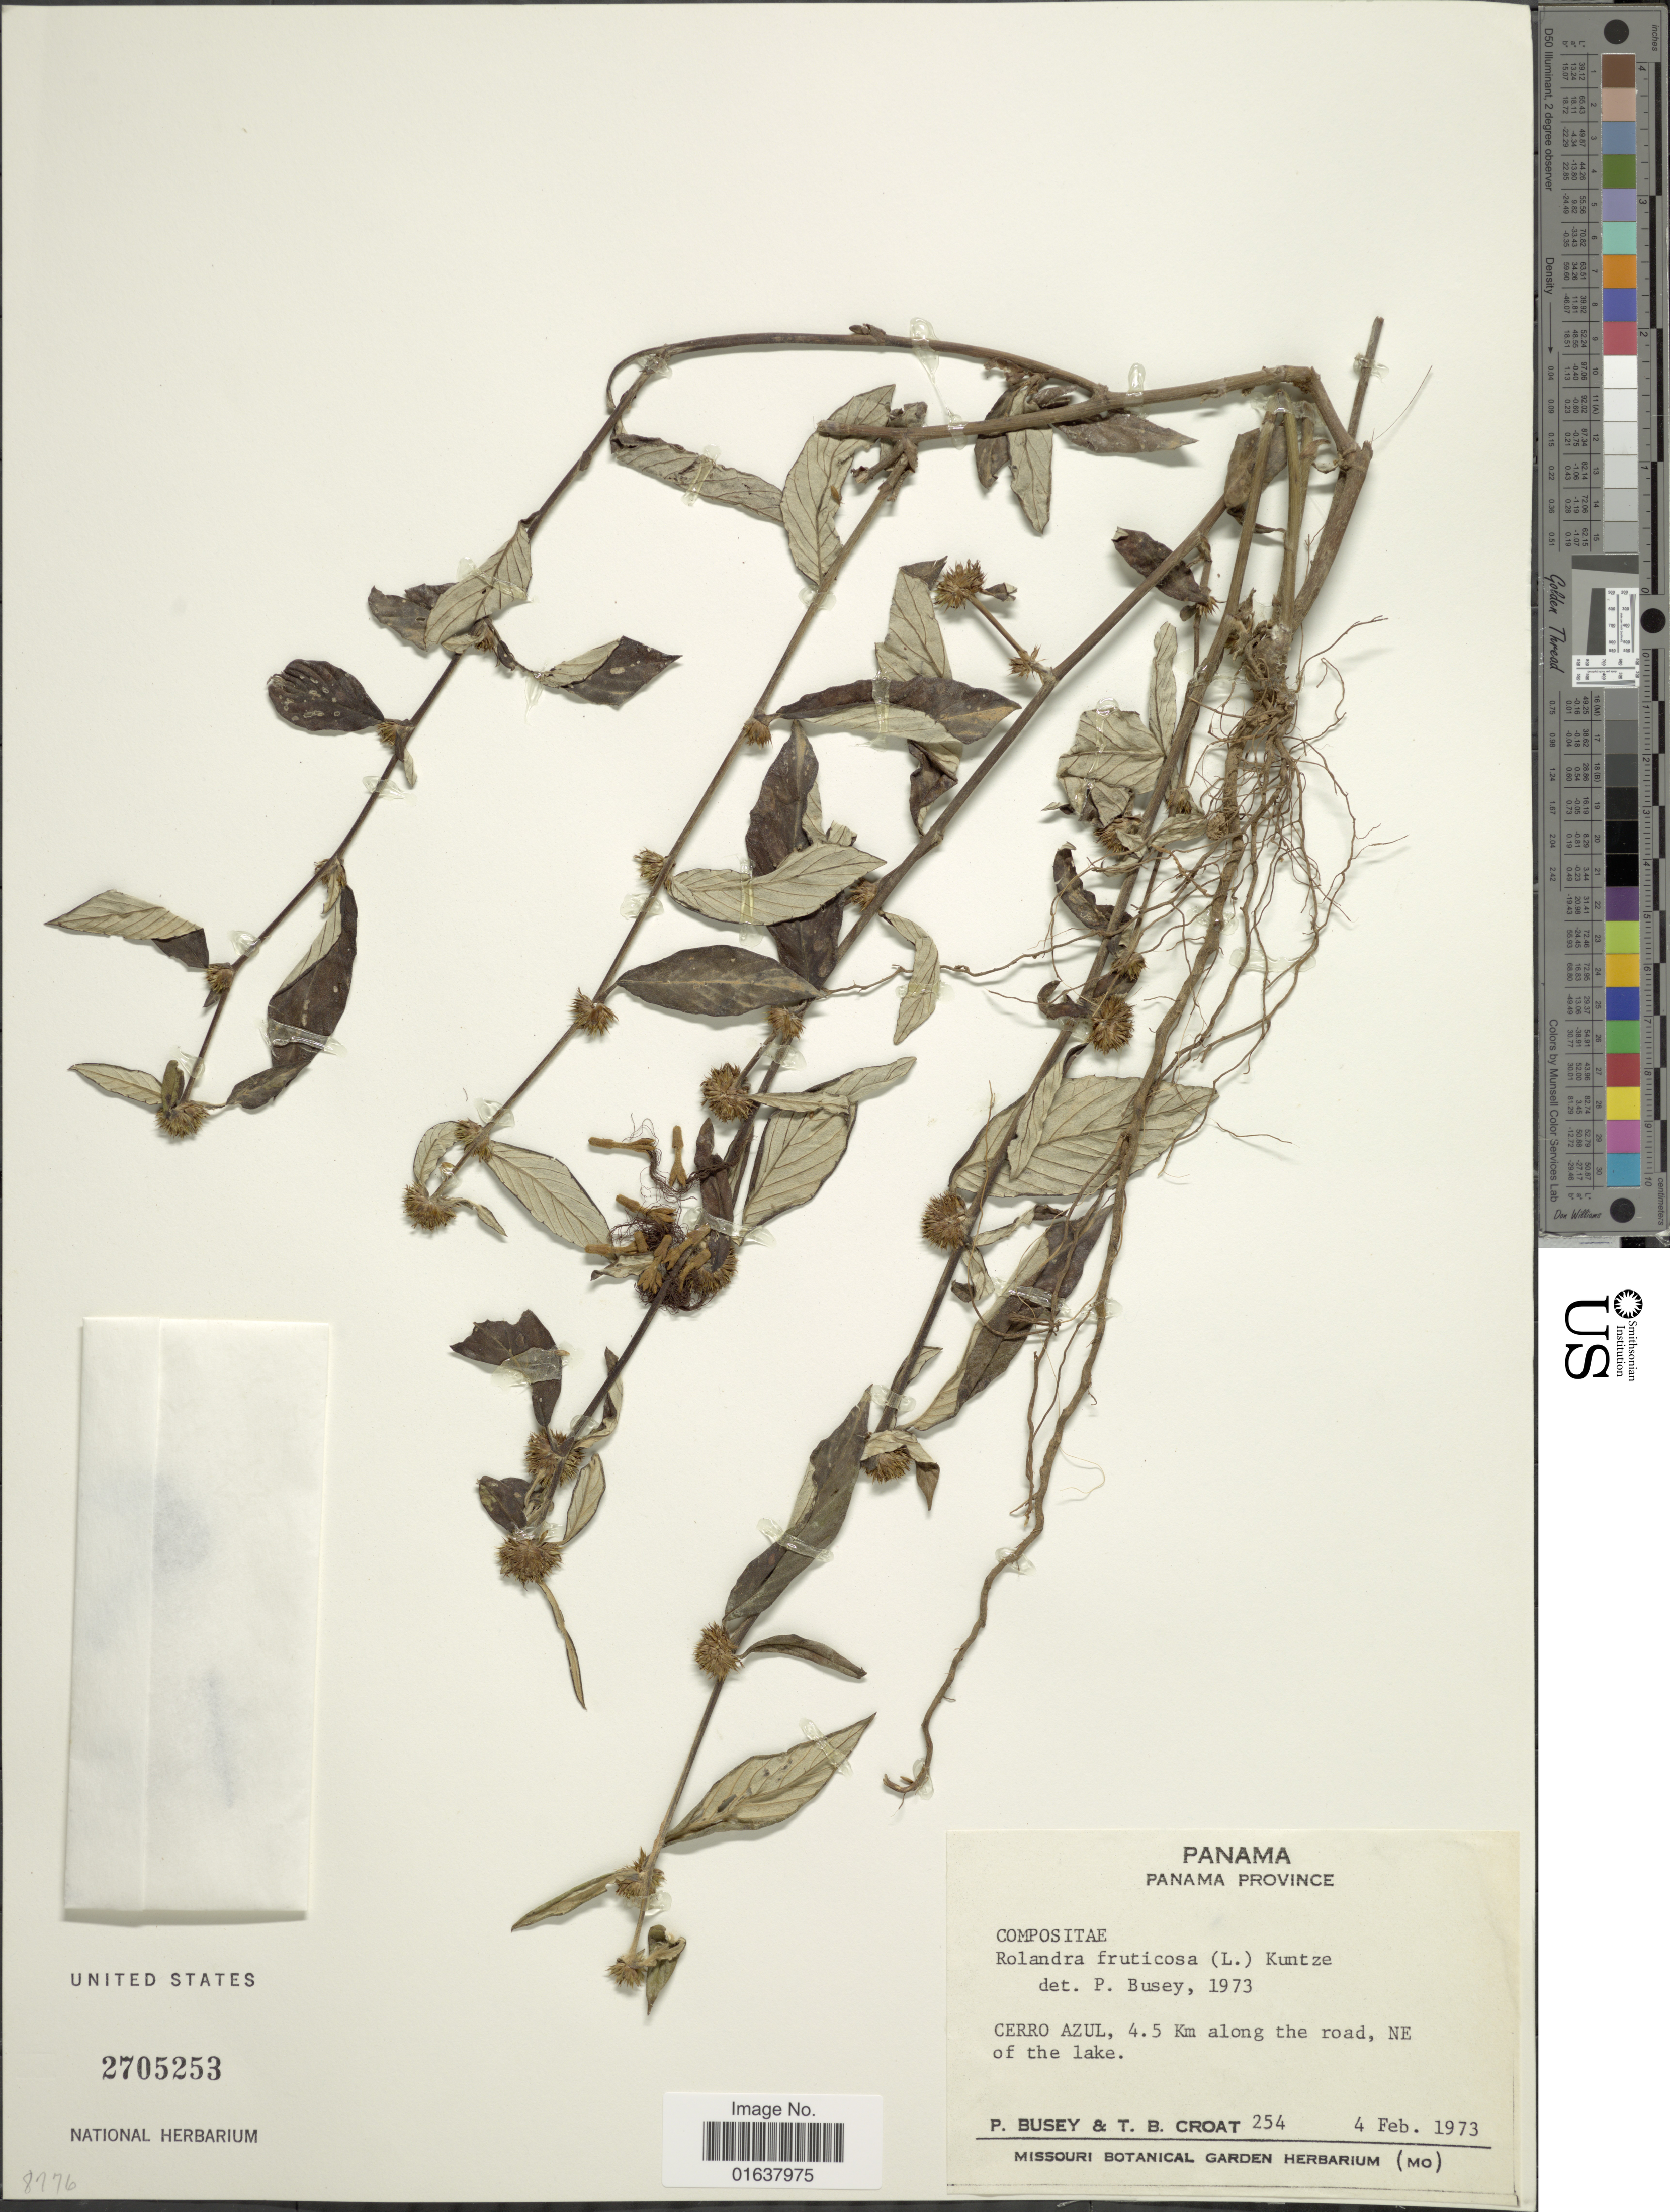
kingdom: Plantae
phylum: Tracheophyta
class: Magnoliopsida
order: Asterales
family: Asteraceae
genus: Rolandra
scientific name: Rolandra fruticosa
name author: (L.) Kuntze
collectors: P. Busey & T. B. Croat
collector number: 254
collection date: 1973-02-04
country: Panama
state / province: Panamá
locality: Panama Province. Cerro Azul, 4.5 Km along the road, NE of the Lake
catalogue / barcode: US 2705253